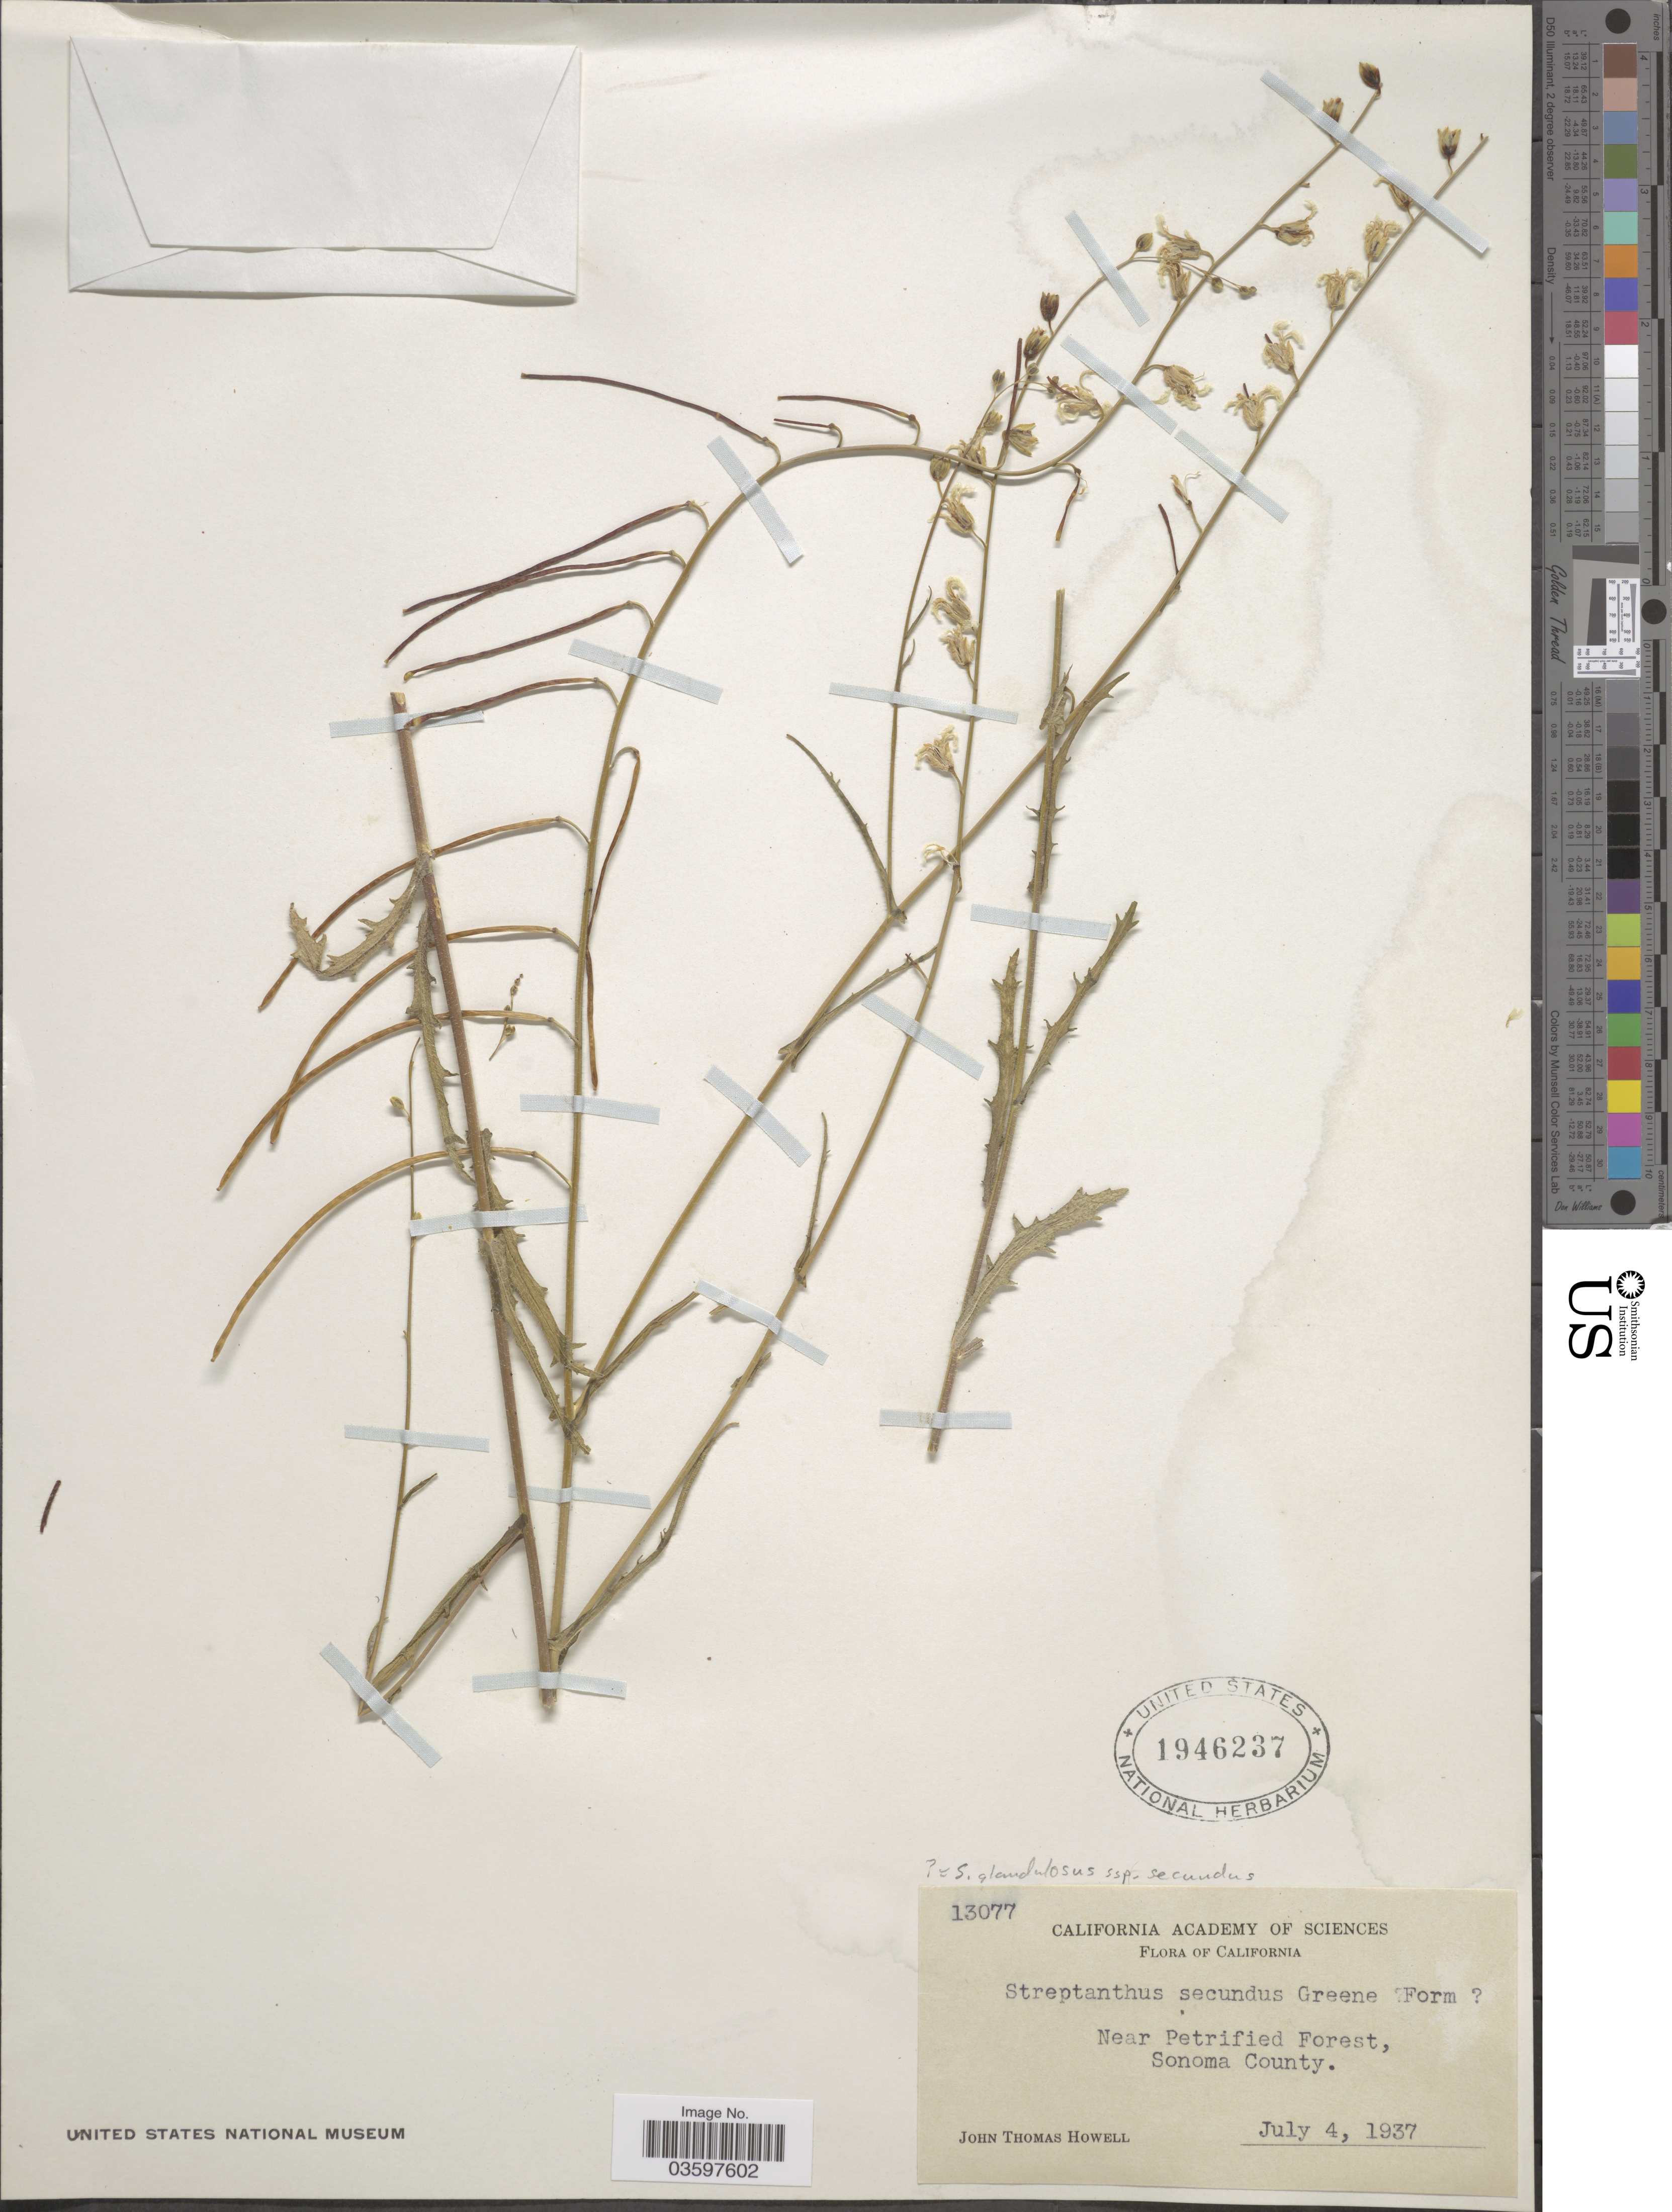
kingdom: Plantae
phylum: Tracheophyta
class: Magnoliopsida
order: Brassicales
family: Brassicaceae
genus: Streptanthus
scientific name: Streptanthus glandulosus var. secundus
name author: (Greene) Munz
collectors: J. T. Howell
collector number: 13077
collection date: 1937-07-04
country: United States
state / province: California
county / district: Sonoma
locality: Near Petrified Forest, Sonoma County.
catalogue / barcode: US 1946237